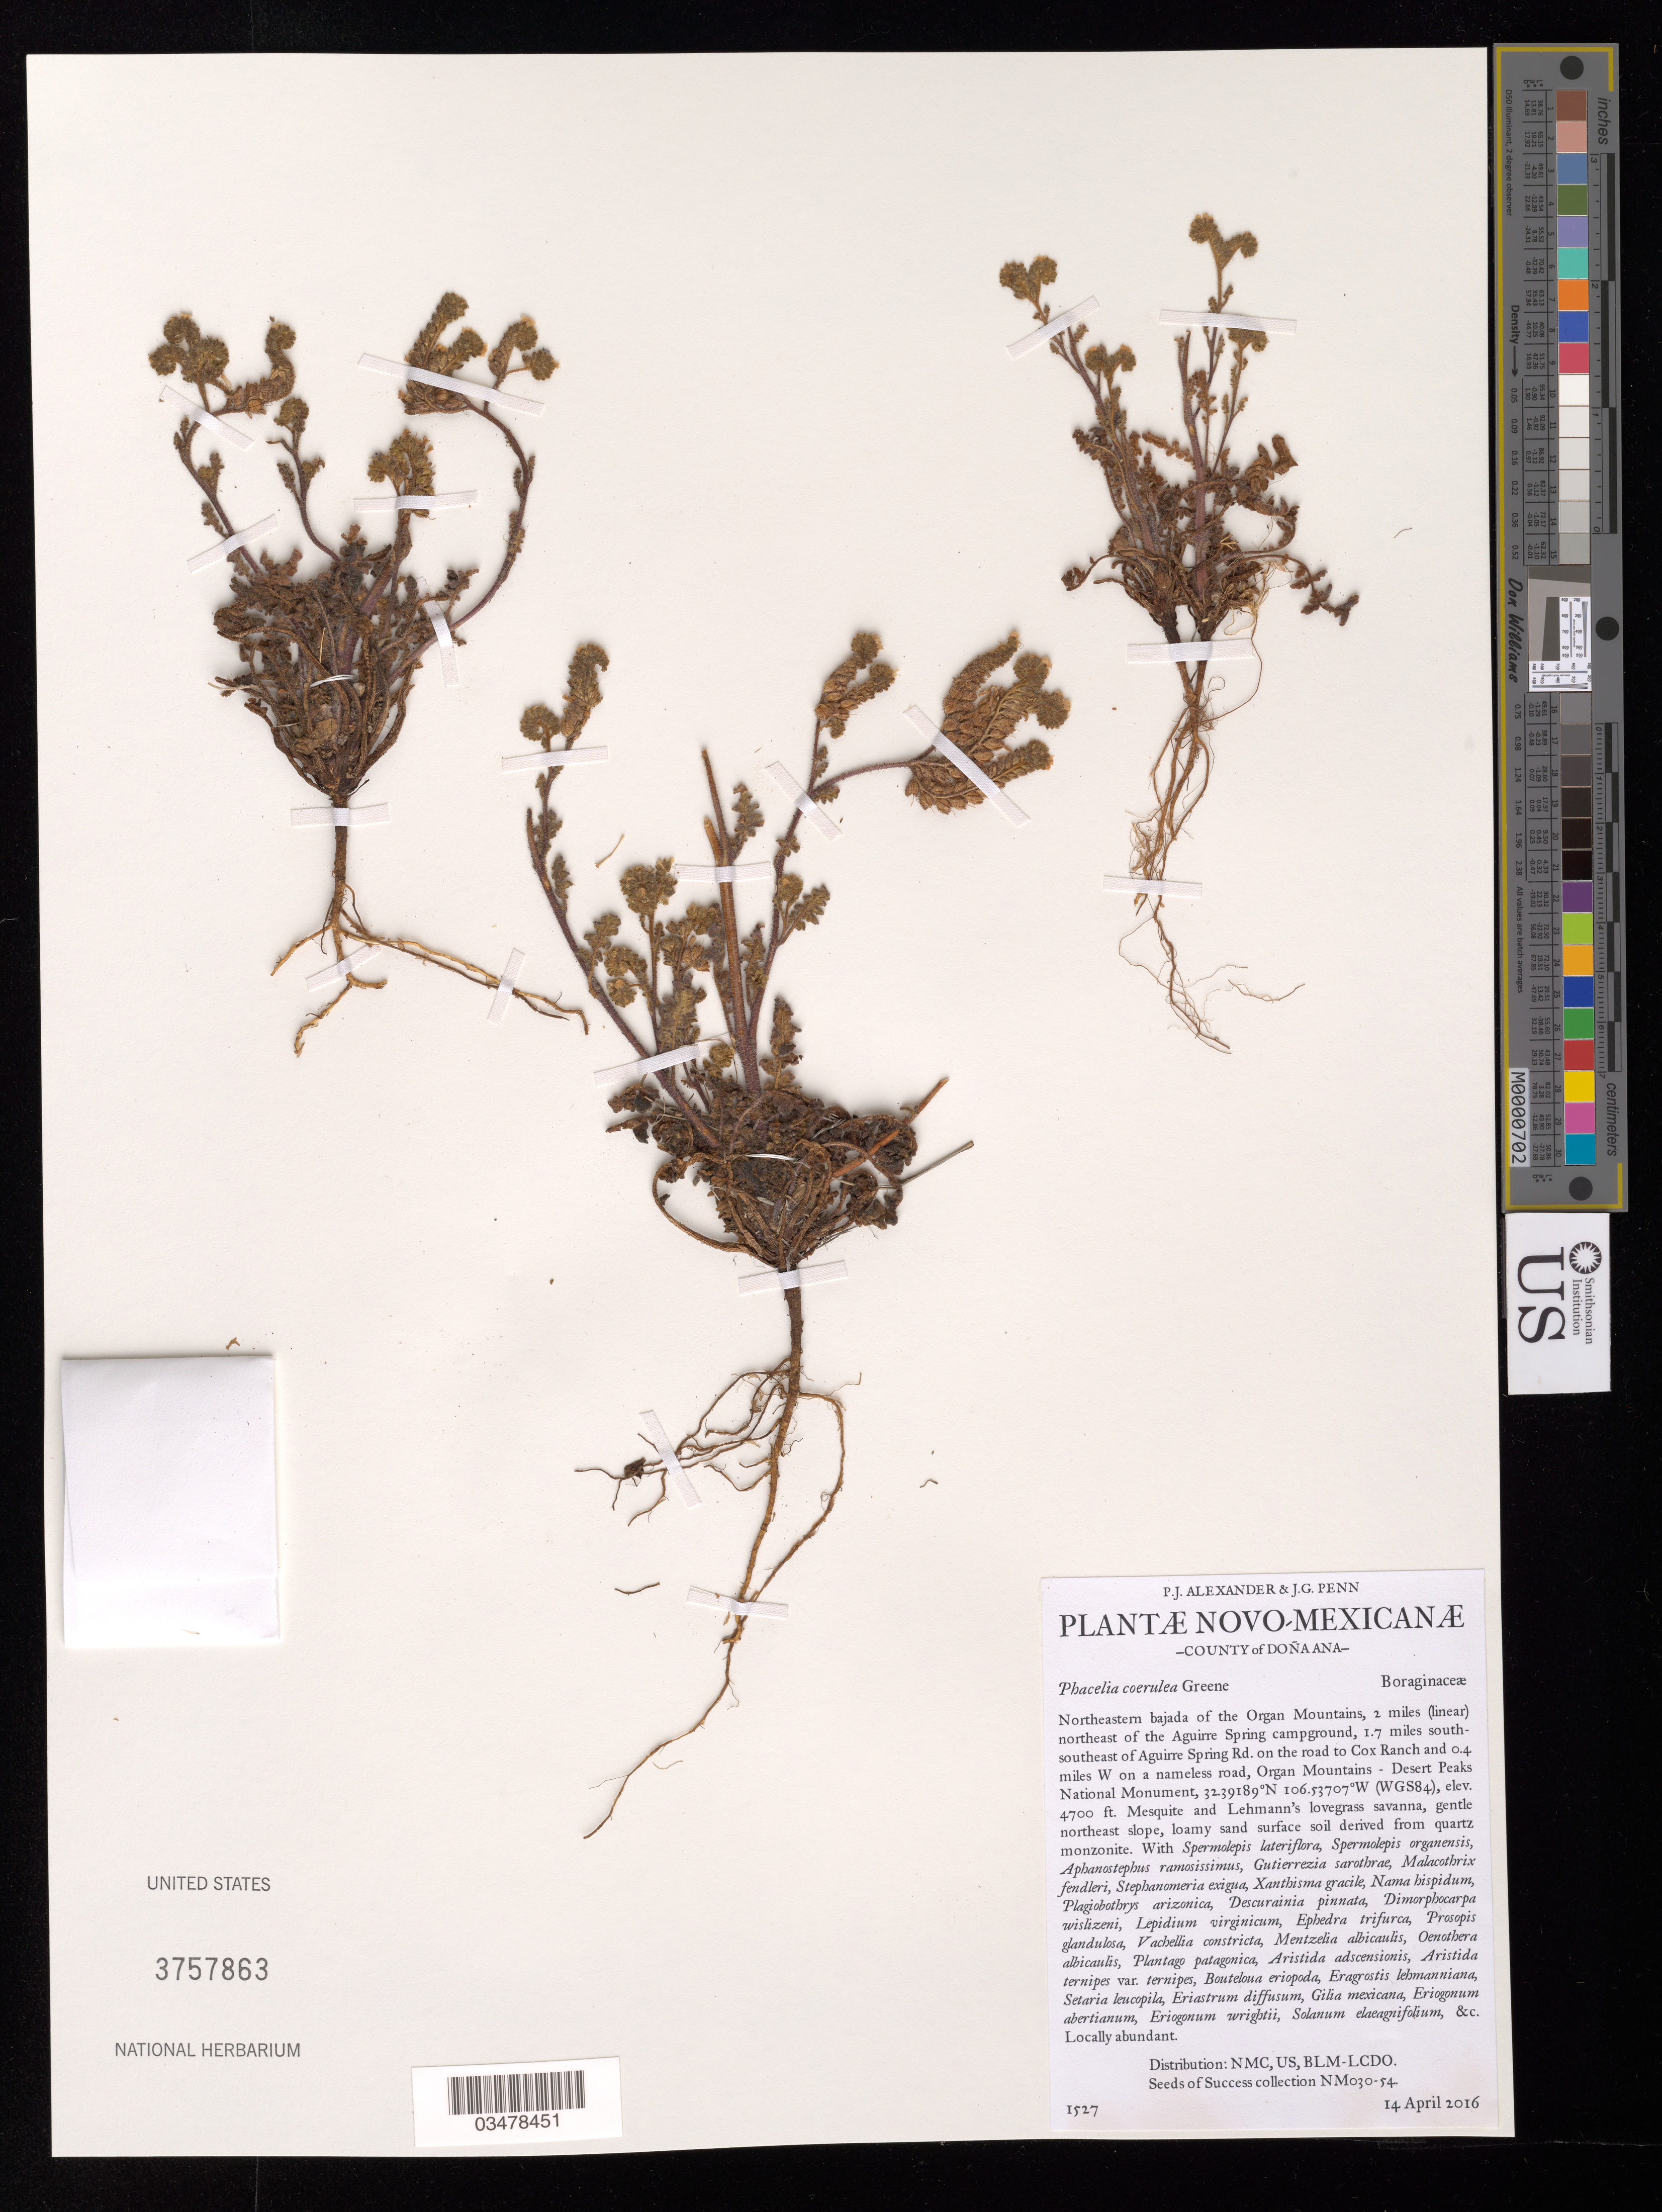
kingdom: Plantae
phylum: Tracheophyta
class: Magnoliopsida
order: Boraginales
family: Hydrophyllaceae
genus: Phacelia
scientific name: Phacelia caerulea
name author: Greene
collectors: P. Alexander & J. Penn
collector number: NM030-054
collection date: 2016-04-14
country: United States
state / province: New Mexico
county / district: Dona Ana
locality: Allotment 15003, San Augustine Spring. Organ Mtns-Desert Peaks National Monument.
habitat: Mesquite and Lehmann's lovegrass savanna. Gravelly Loam ecological site (R042XB035NM). With Nama hispidum, Ephedra trifurca, Gilia mexicana, etc.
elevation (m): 1433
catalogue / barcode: US 3757863